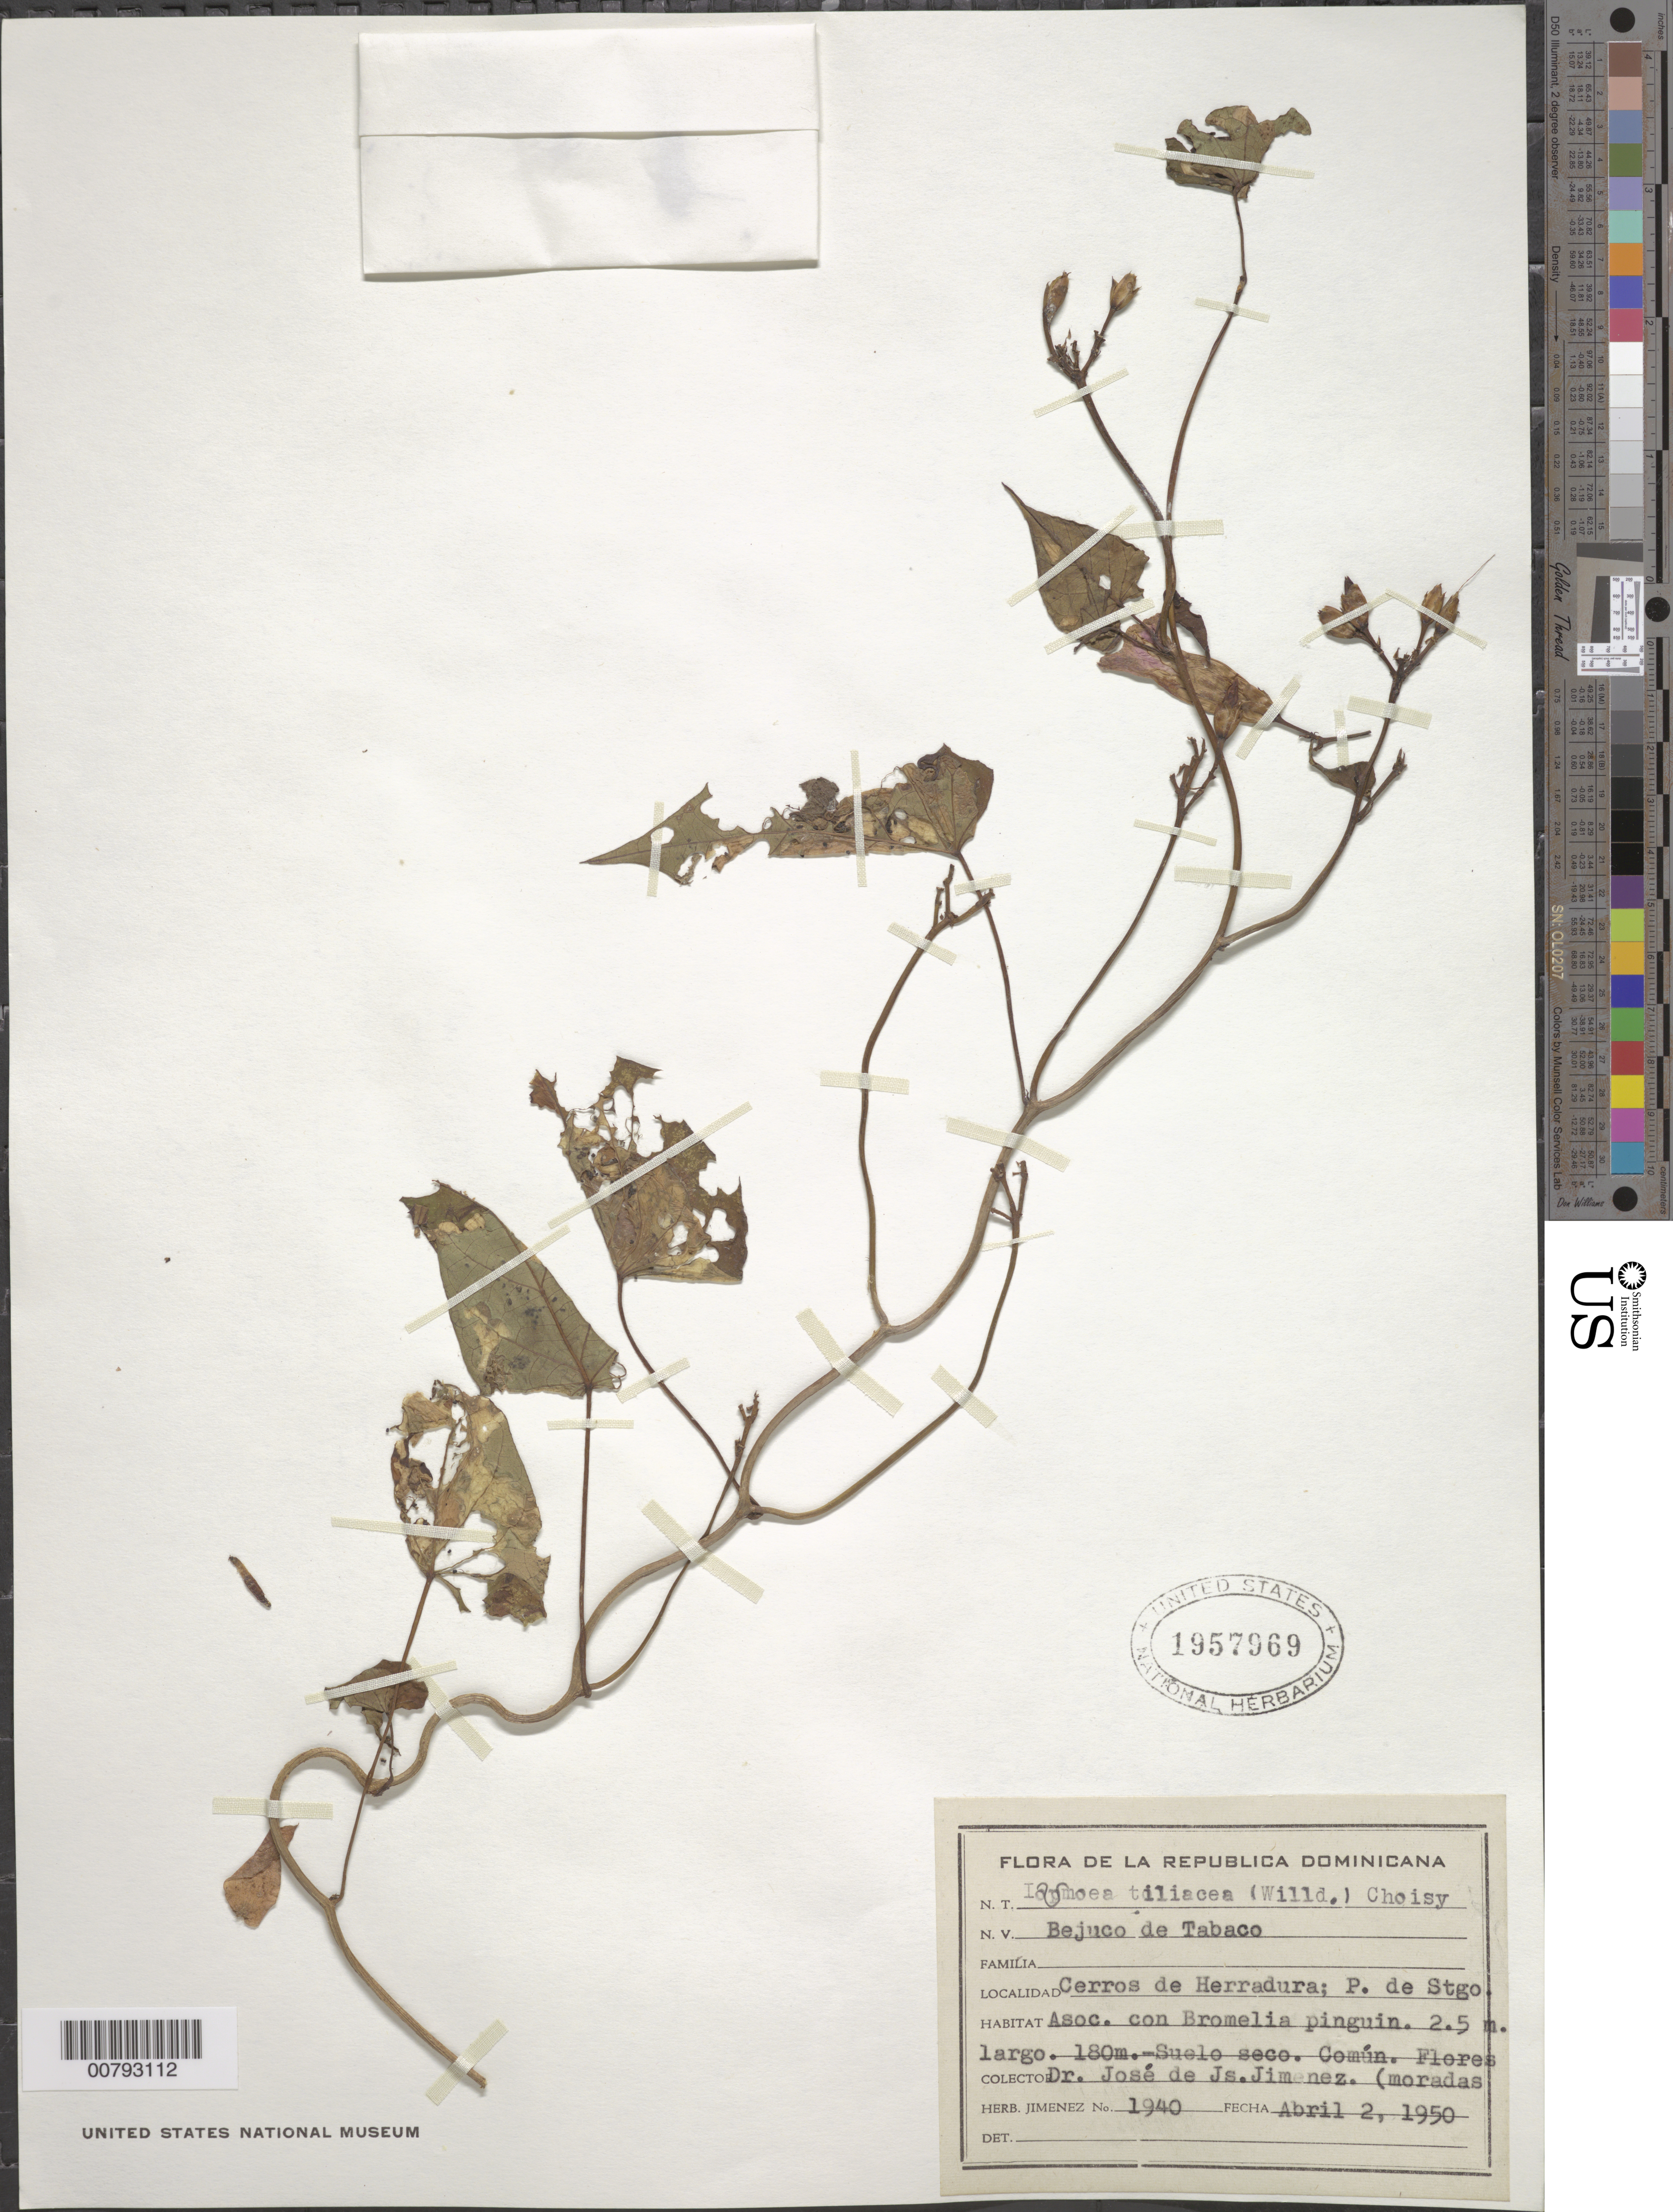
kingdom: Plantae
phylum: Tracheophyta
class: Magnoliopsida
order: Solanales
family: Convolvulaceae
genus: Ipomoea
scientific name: Ipomoea tiliacea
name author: (Willd.) Choisy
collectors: J. J. Jiménez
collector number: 1940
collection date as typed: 02 Apr 1950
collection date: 1950-04-02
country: Dominican Republic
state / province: Santiago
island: Hispaniola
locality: Herradura hills.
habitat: Associated with Bromelia pinguin; dry soil.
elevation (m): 180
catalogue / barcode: US 1957969